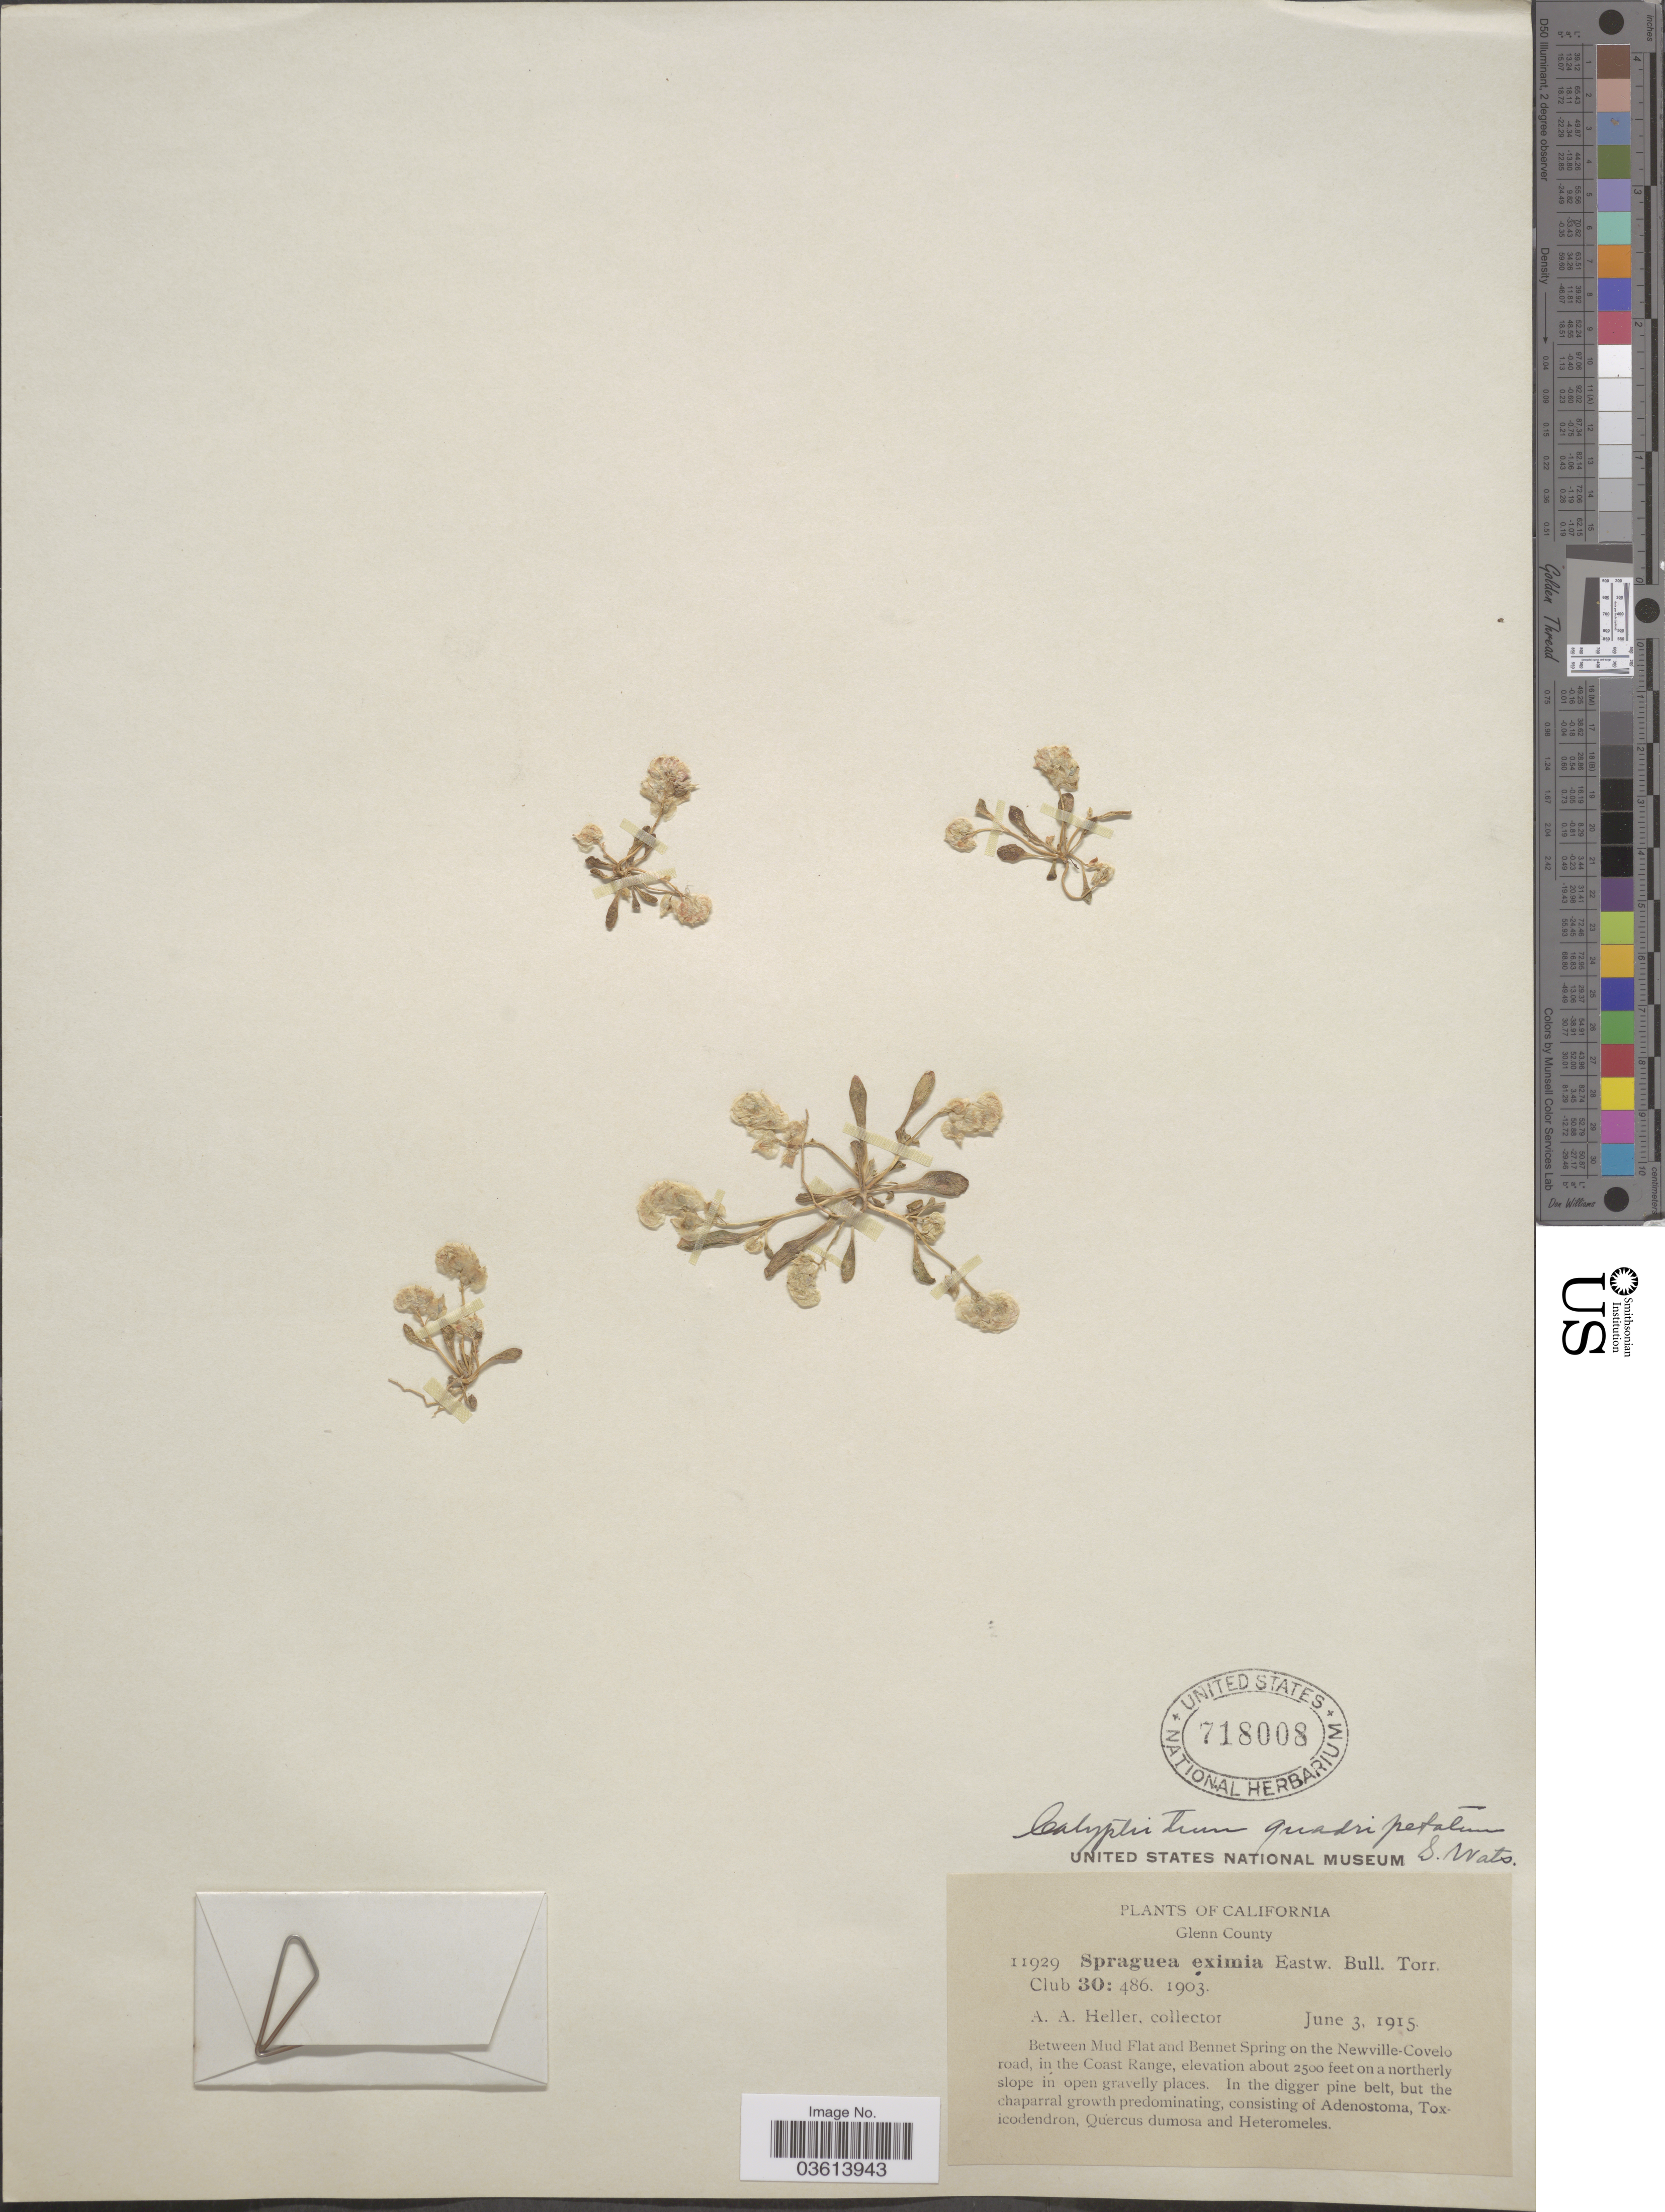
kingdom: Plantae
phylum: Tracheophyta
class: Magnoliopsida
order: Caryophyllales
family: Montiaceae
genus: Calyptridium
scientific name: Calyptridium quadripetalum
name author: S. Watson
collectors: A. A. Heller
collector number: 11929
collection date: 1915-06-03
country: United States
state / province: California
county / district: Glenn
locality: Glenn County. Between Mud Flat and Bennet Spring on the Newville-Covelo road, in the Coast Range, on a northerly slope in open gravelly places.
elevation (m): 762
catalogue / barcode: US 718008